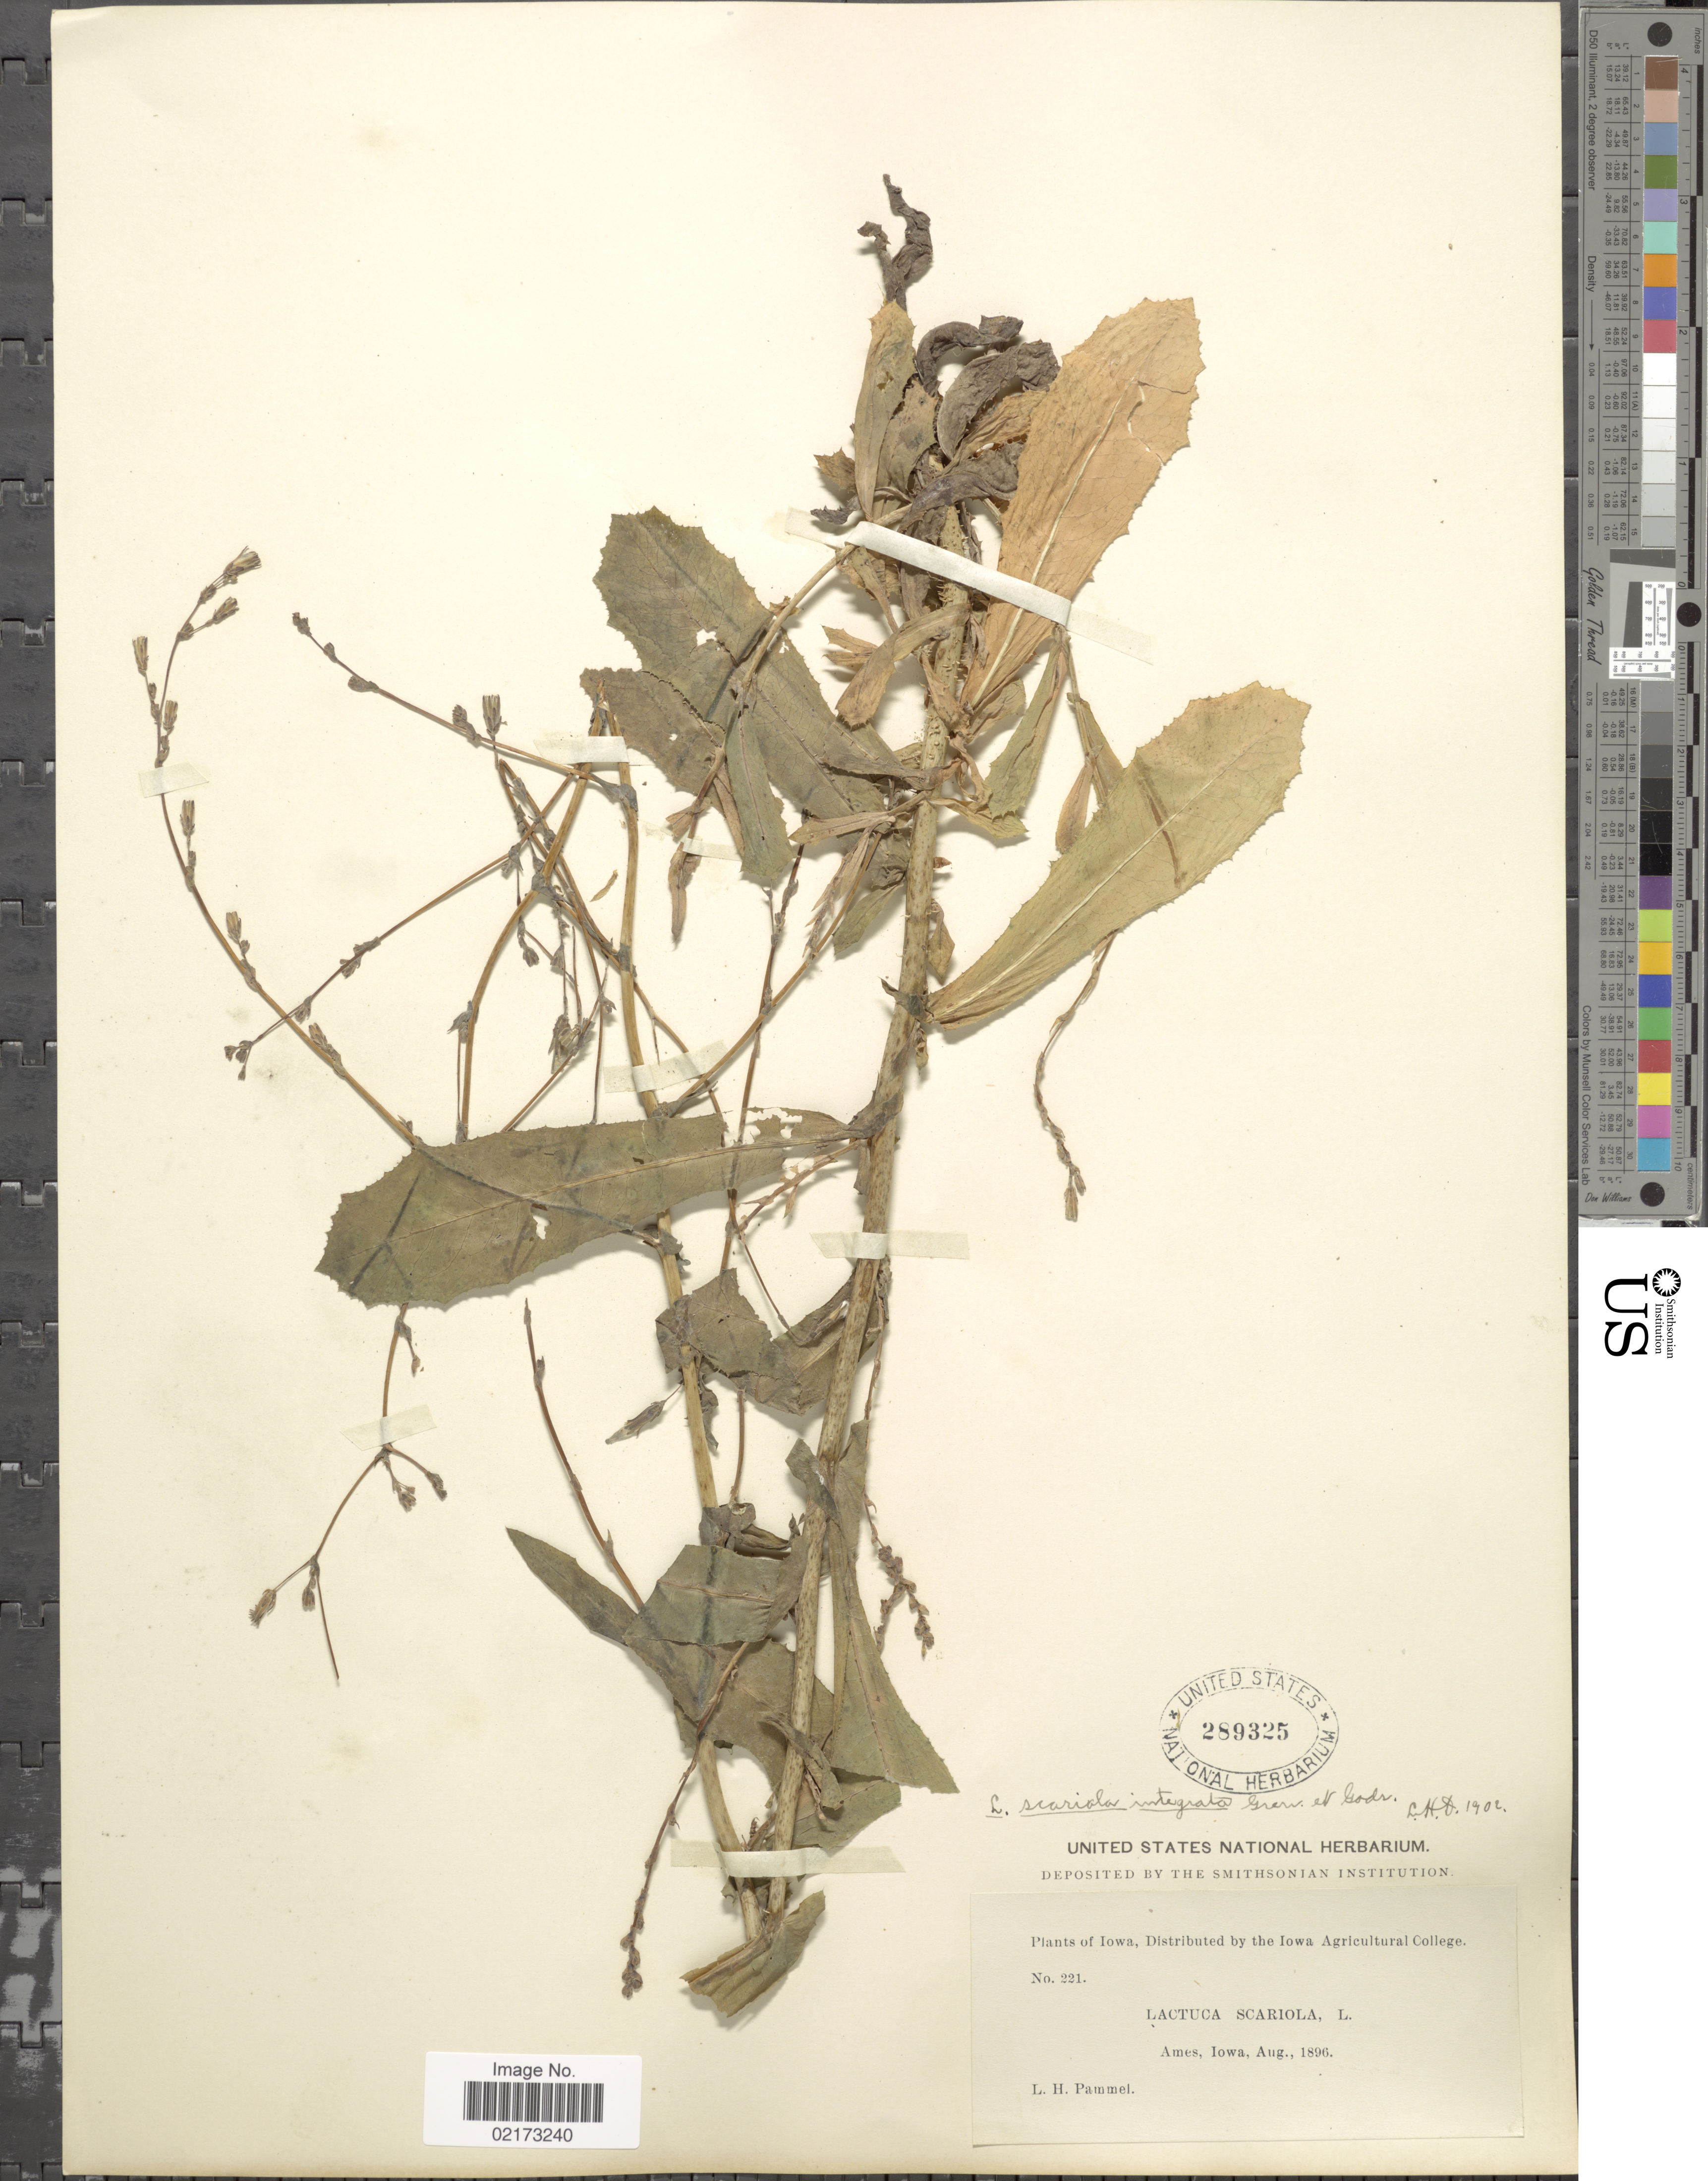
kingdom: Plantae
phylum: Tracheophyta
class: Magnoliopsida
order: Asterales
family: Asteraceae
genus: Lactuca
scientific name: Lactuca serriola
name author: L.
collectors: L. Pammel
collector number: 221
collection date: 1896-08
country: United States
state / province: Iowa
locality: Ames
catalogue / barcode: US 289325